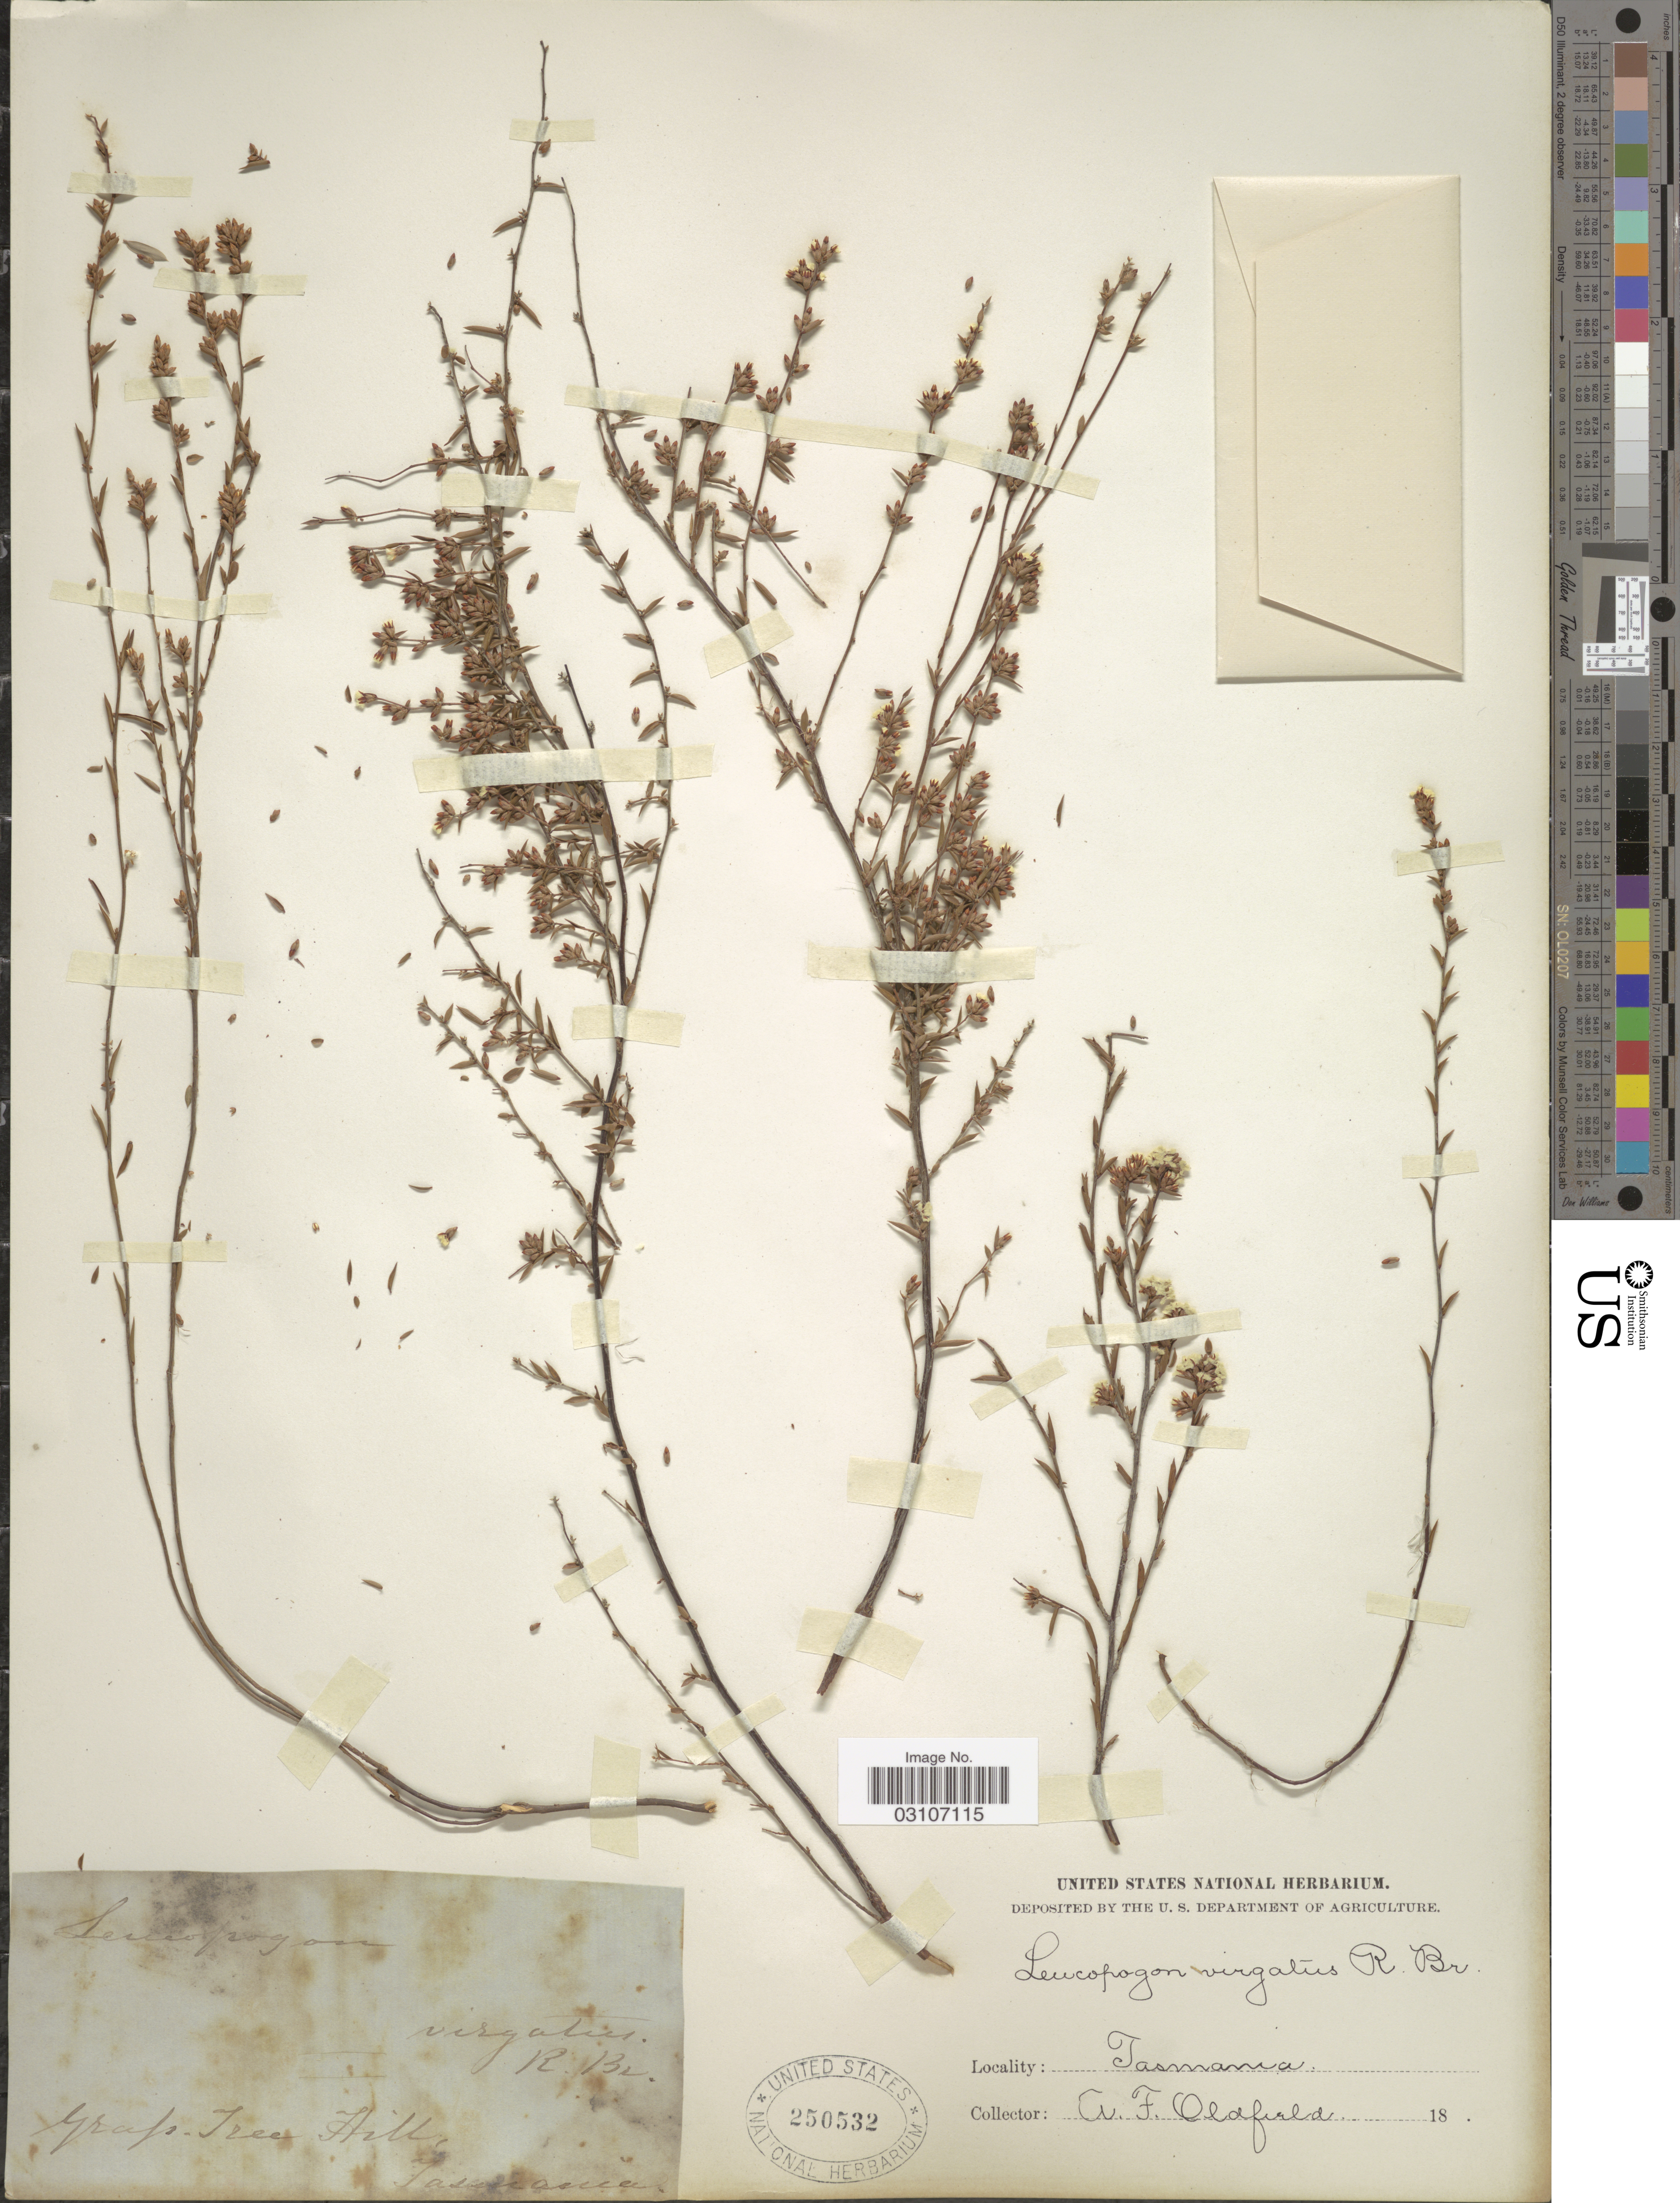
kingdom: Plantae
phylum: Tracheophyta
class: Magnoliopsida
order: Ericales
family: Ericaceae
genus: Leucopogon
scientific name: Leucopogon virgatus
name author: R. Br.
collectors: A. Oldfield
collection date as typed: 18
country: Australia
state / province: Tasmania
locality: Grap-Tree Hill.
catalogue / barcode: US 250532